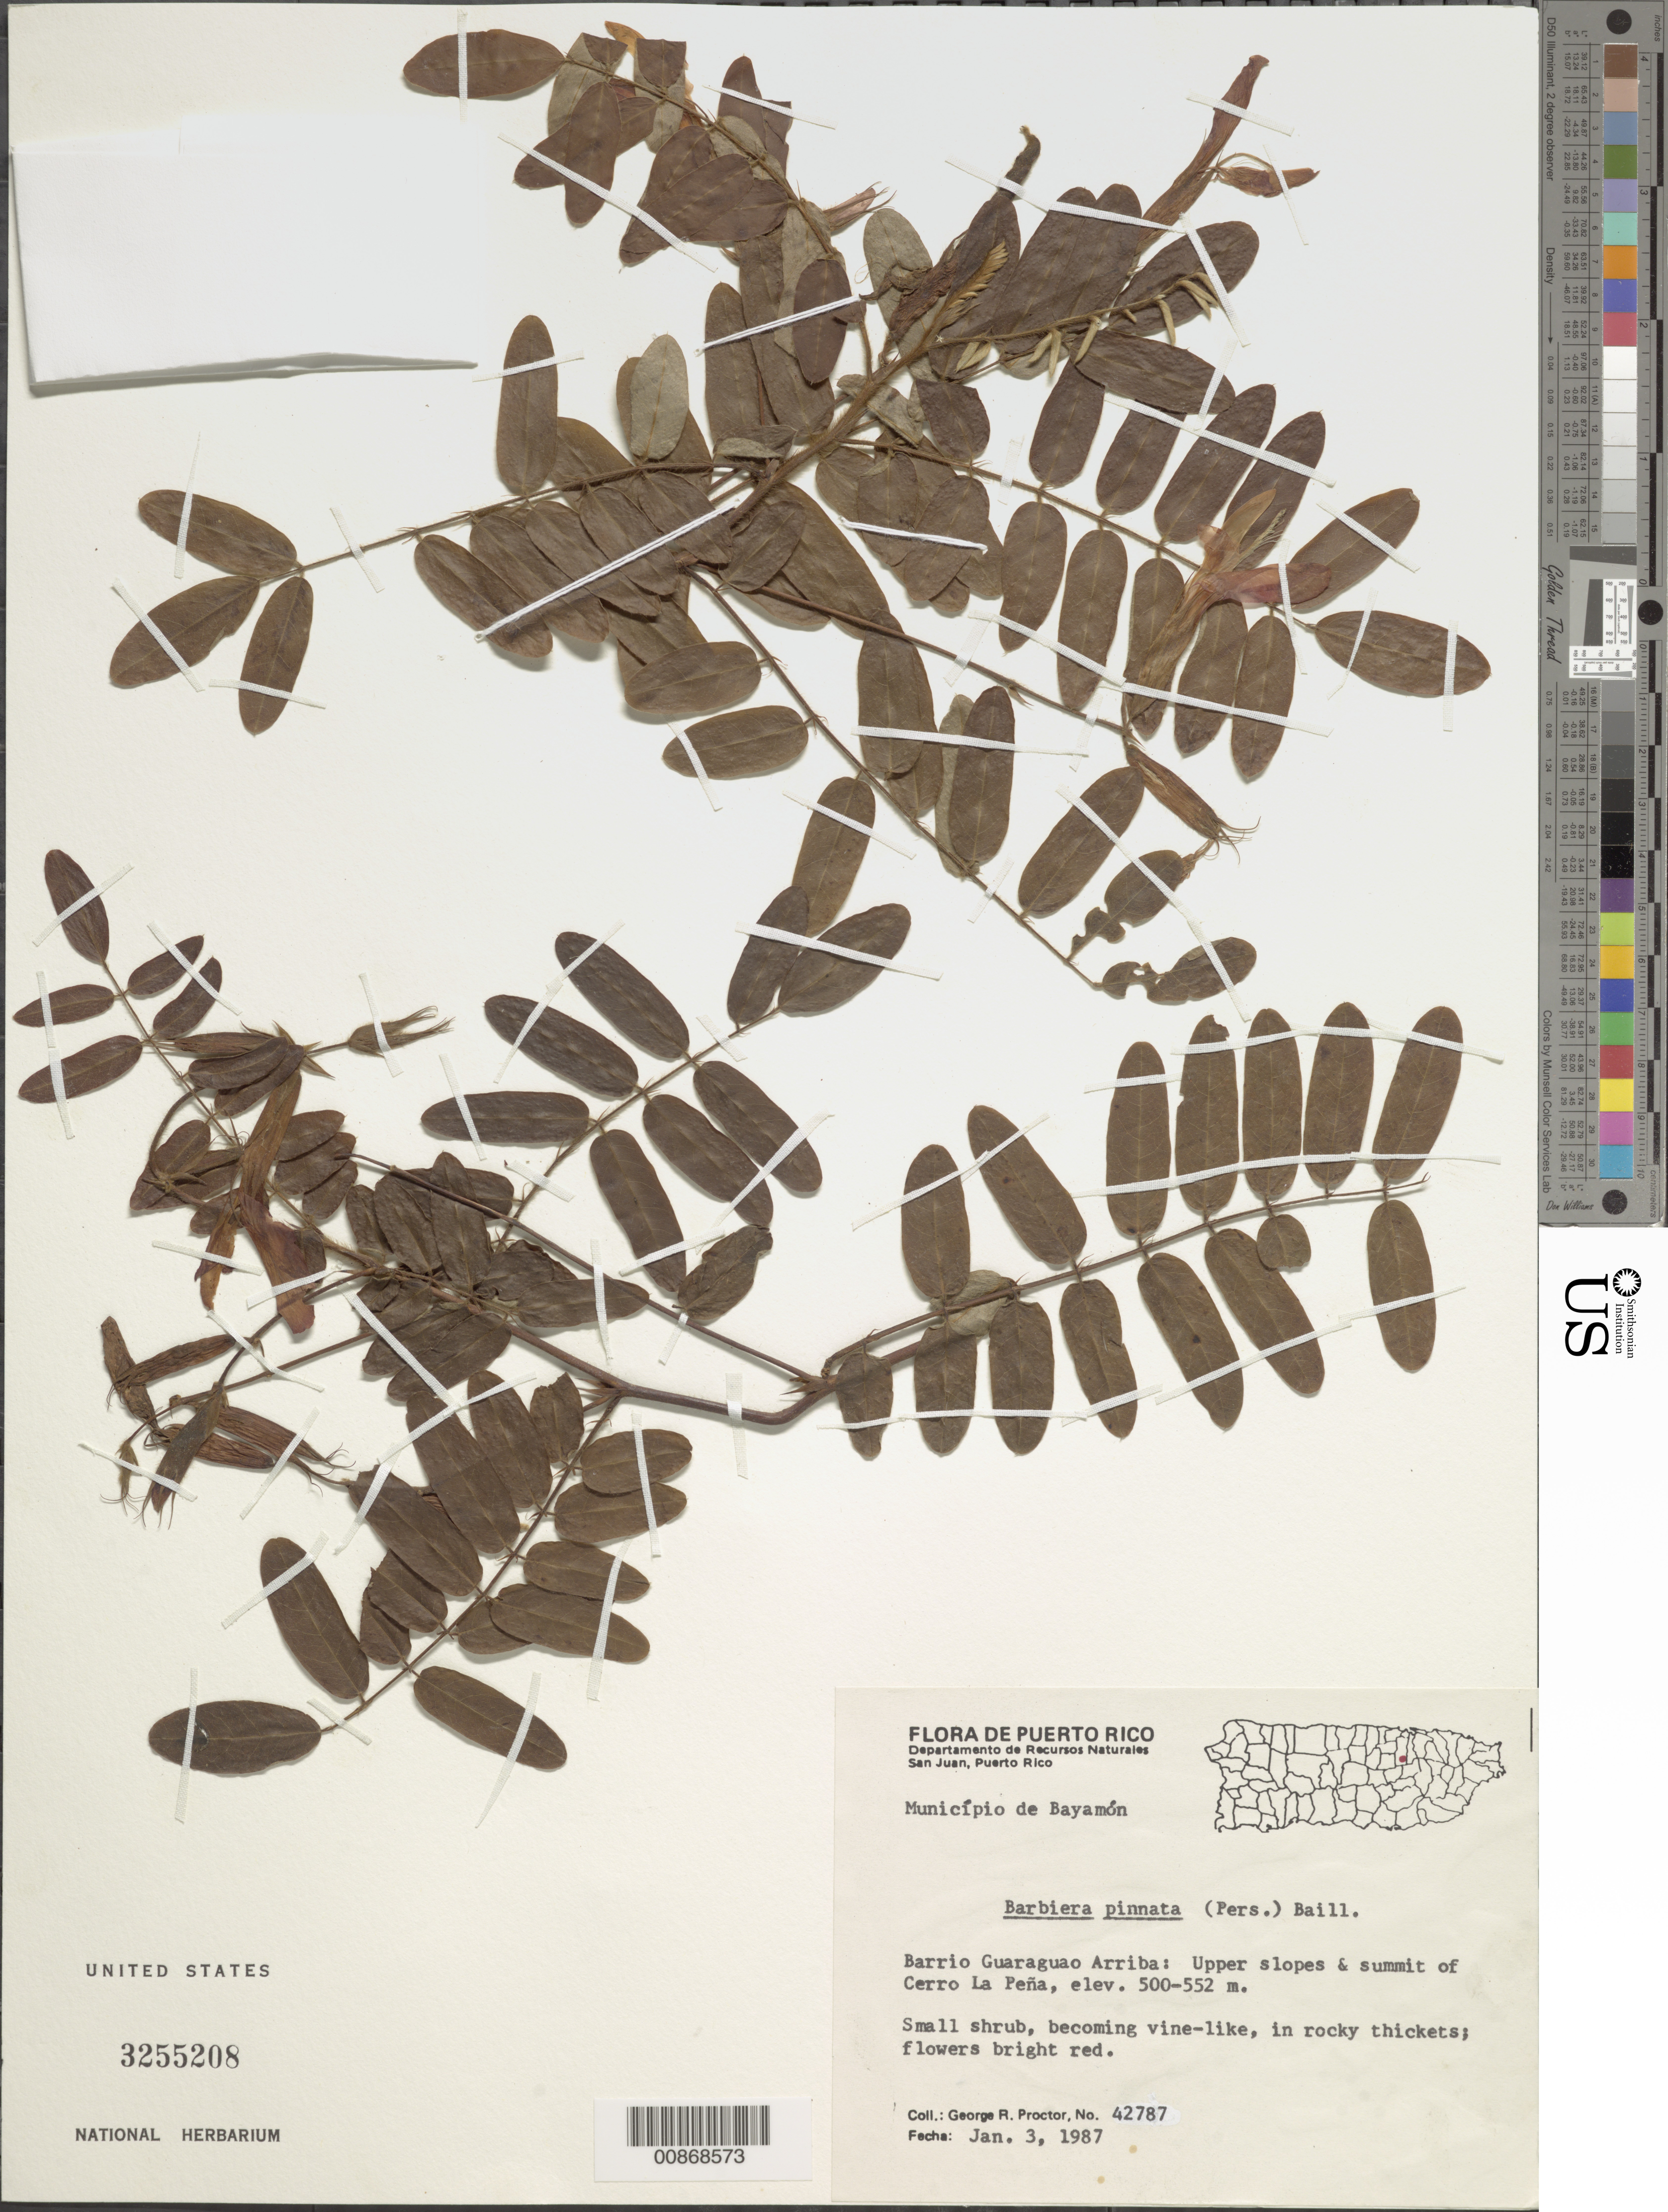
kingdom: Plantae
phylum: Tracheophyta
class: Magnoliopsida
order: Fabales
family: Fabaceae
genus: Barbieria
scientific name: Barbieria pinnata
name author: (Pers.) Baill.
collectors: G. R. Proctor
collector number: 42787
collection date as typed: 03 Jan 1987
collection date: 1987-01-03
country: Puerto Rico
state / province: Bayamón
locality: Barrio Guaraguao Arriba: upper slopes and summit of Cerro La Peña.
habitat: In rocky thickets. Upper slopes and summit of cerro.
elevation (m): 500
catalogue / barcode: US 3255208